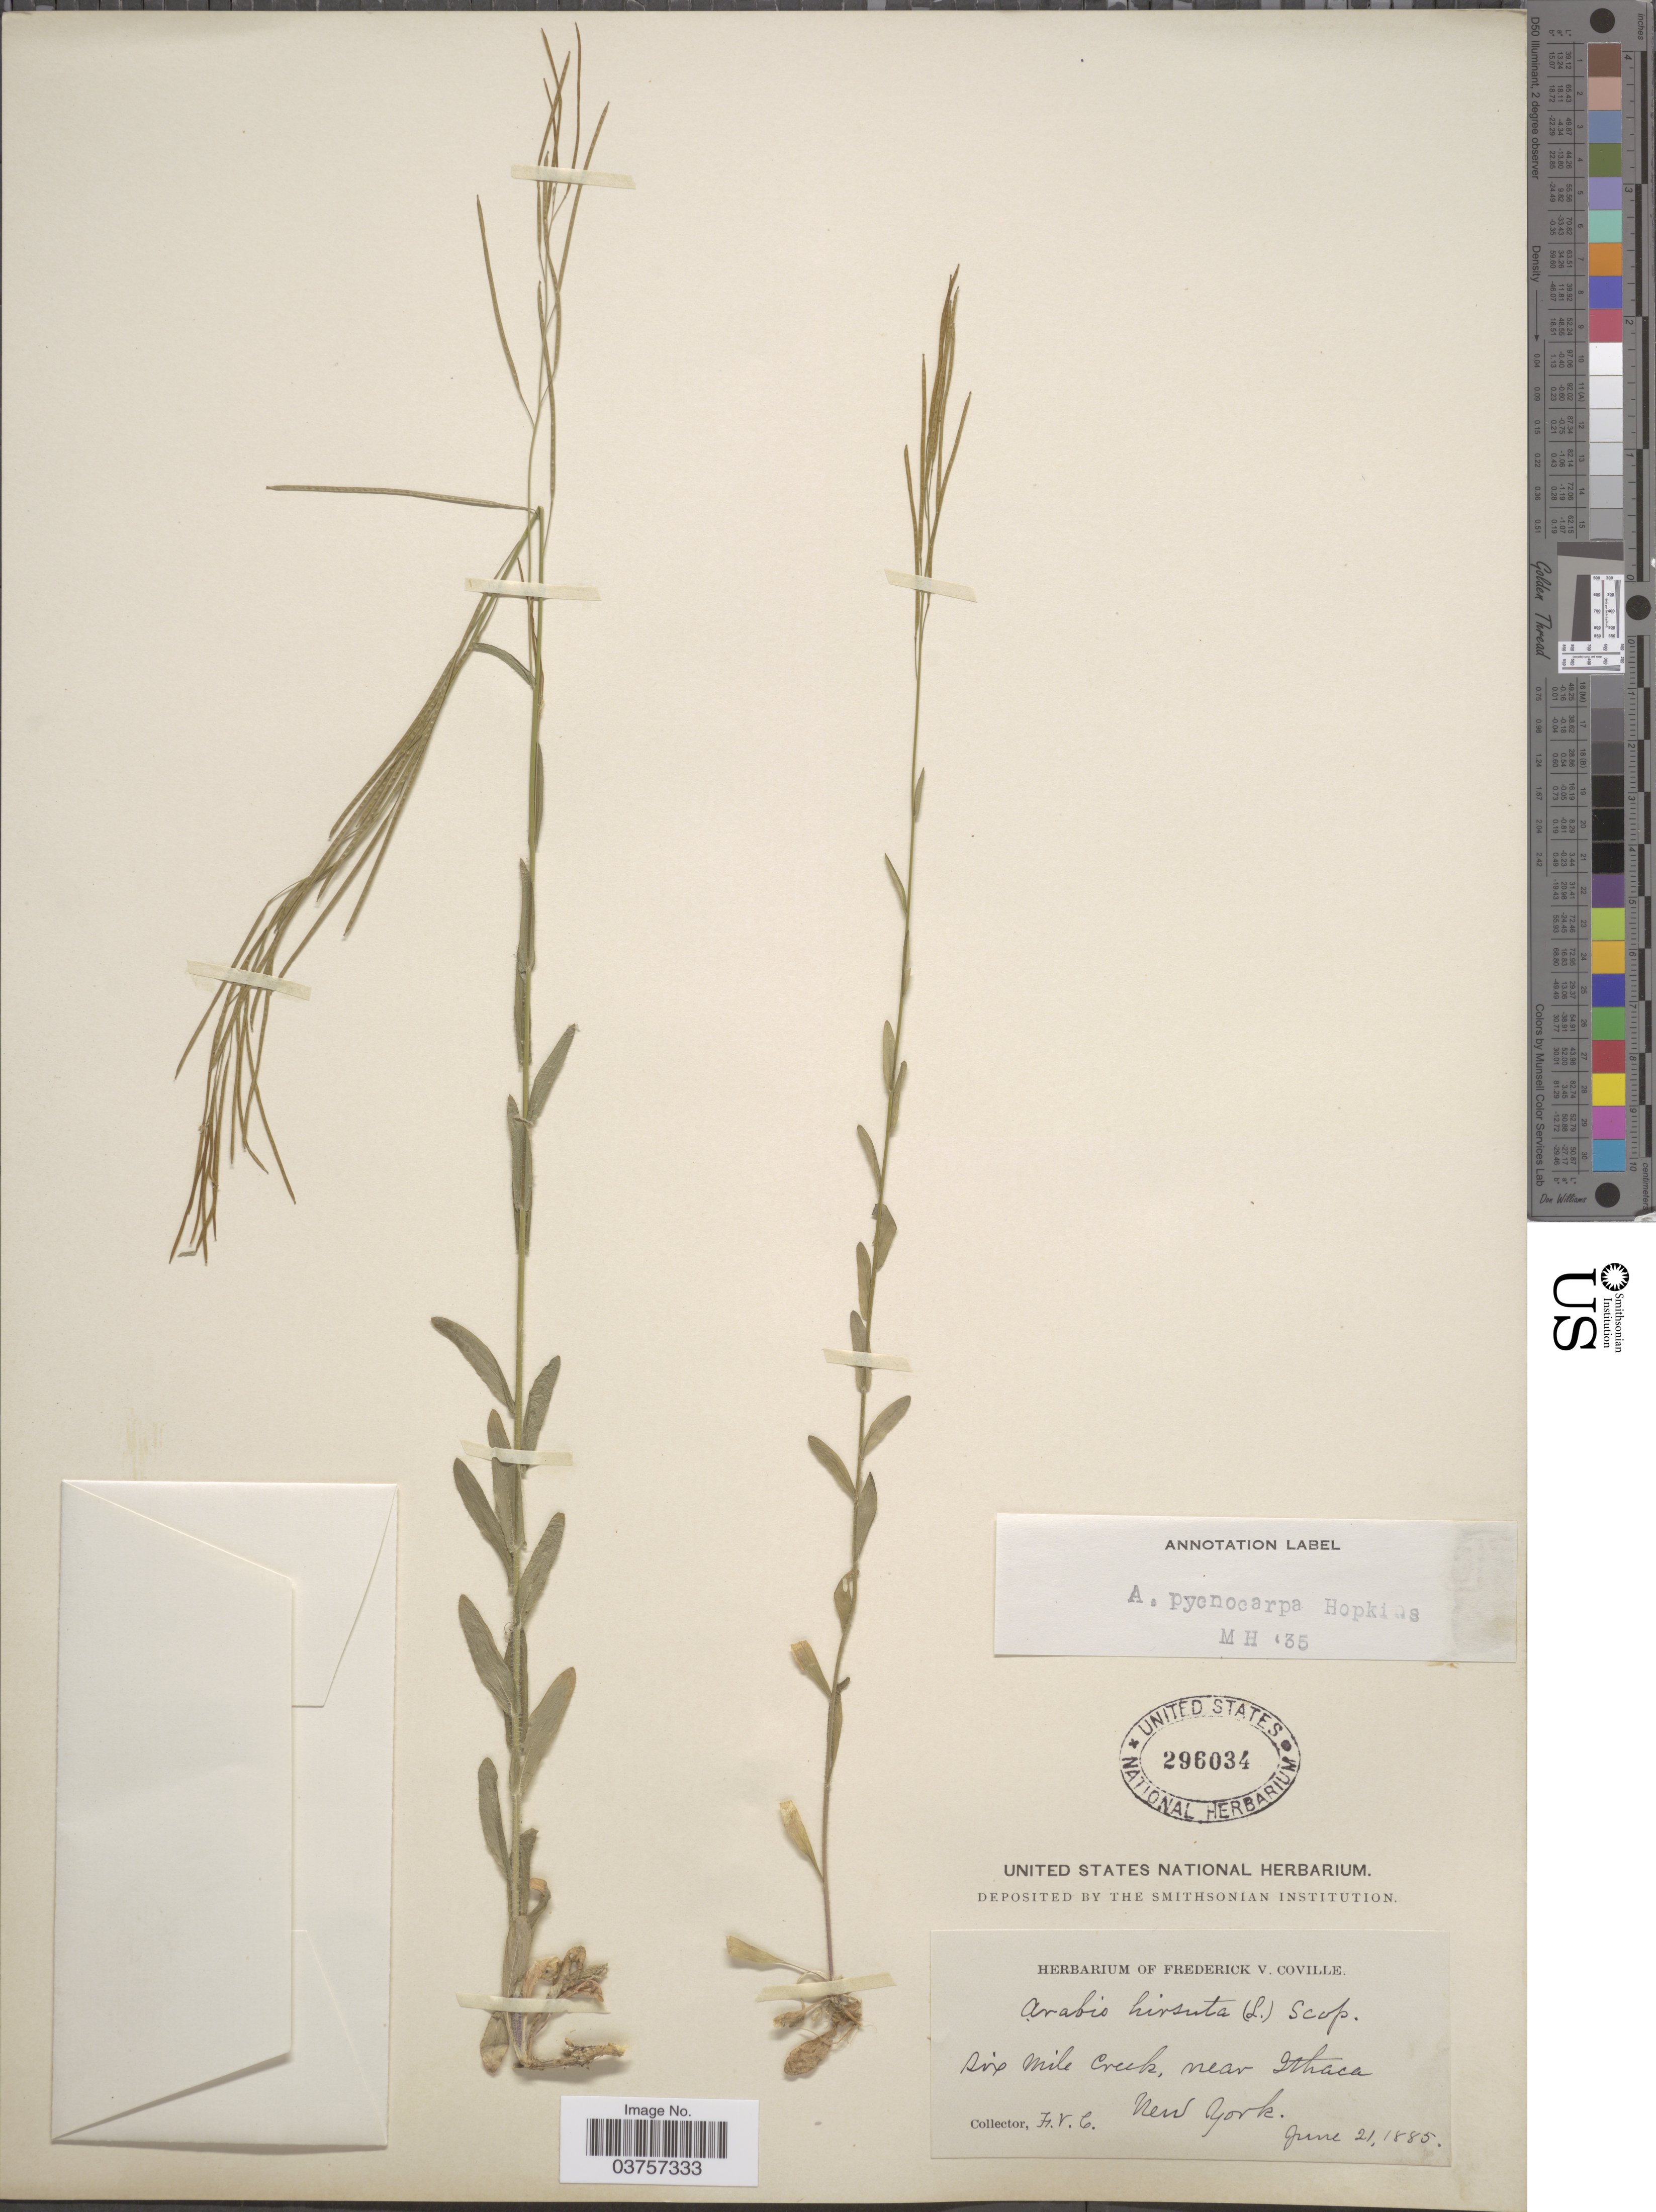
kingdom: Plantae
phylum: Tracheophyta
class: Magnoliopsida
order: Brassicales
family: Brassicaceae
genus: Arabis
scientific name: Arabis hirsuta var. pycnocarpa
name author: M. Hopkins & Rollins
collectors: F. V. Coville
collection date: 1885-06-21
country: United States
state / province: New York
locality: Six Mile Creek, near Ithaca.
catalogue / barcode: US 296034